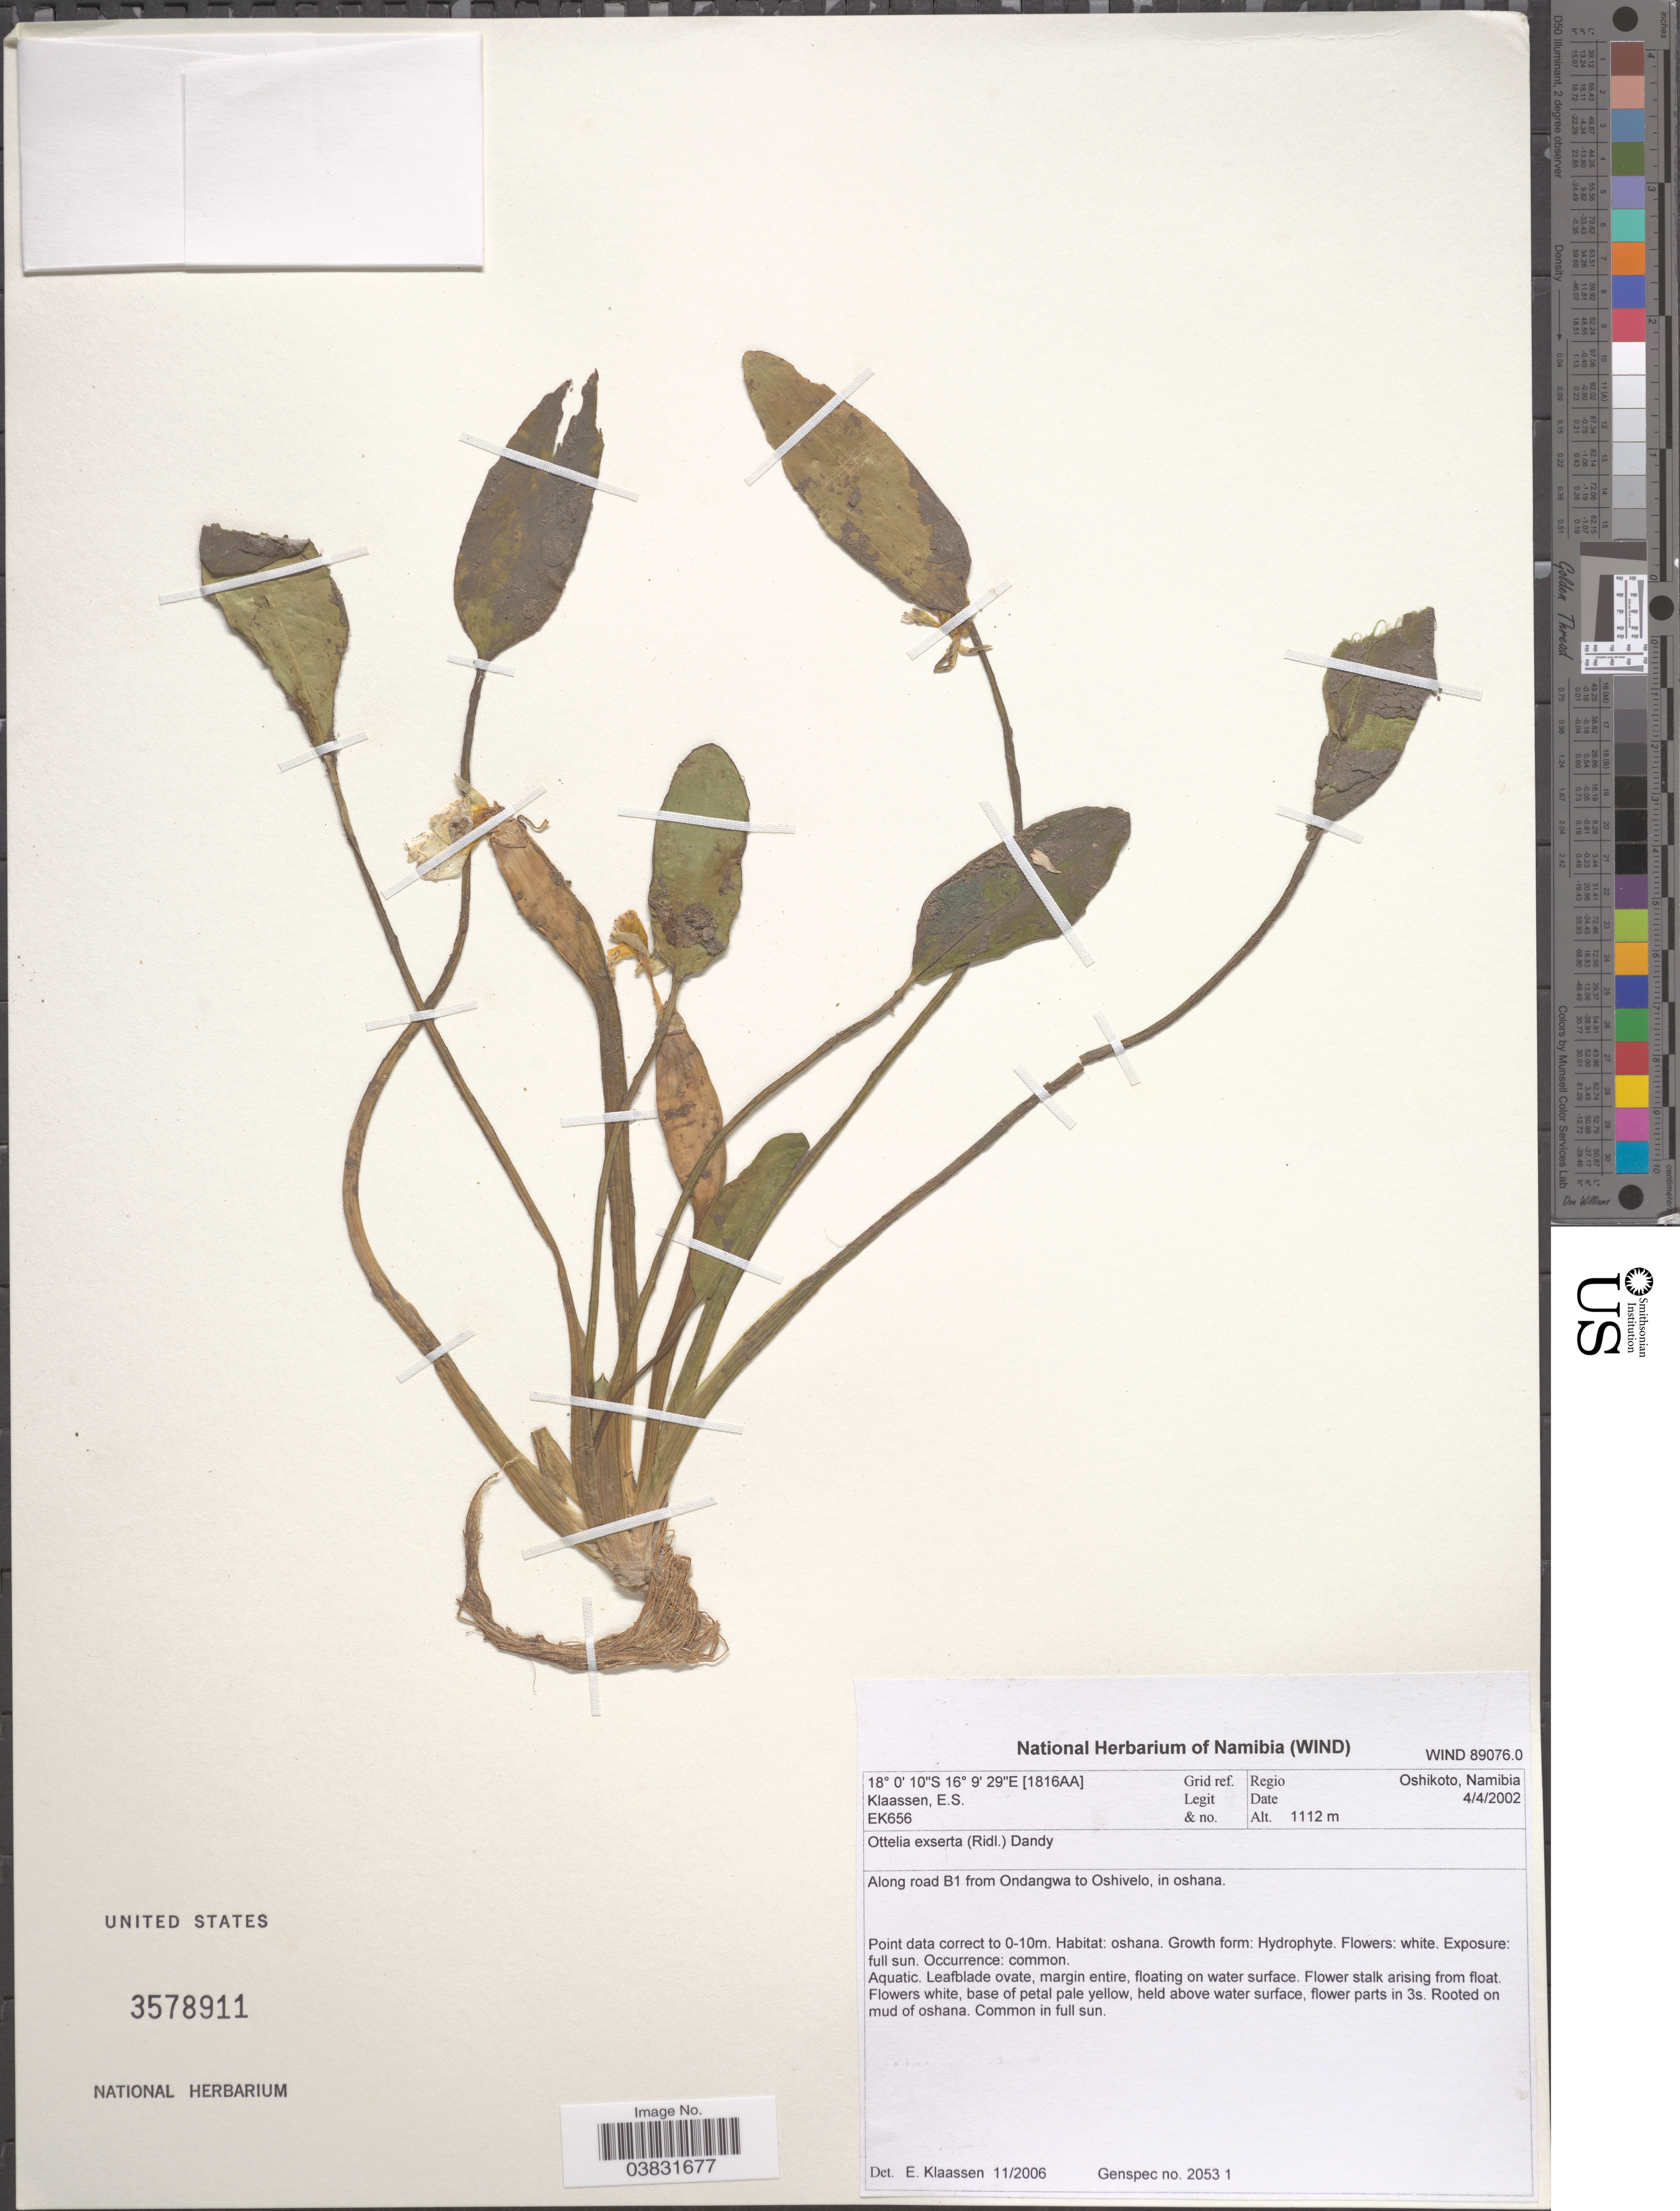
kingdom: Plantae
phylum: Tracheophyta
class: Liliopsida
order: Alismatales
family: Hydrocharitaceae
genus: Ottelia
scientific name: Ottelia exserta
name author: (Ridl.) Dandy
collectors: E. S. Klaassen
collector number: EK656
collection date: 2002-04-04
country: Namibia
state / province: Oshikoto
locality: [1816AA] Grid ref. Regio Oshikoto, Namibia. Along road B1 from Ondangwa to Oshivelo, in oshana.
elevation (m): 1112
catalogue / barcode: US 3578911